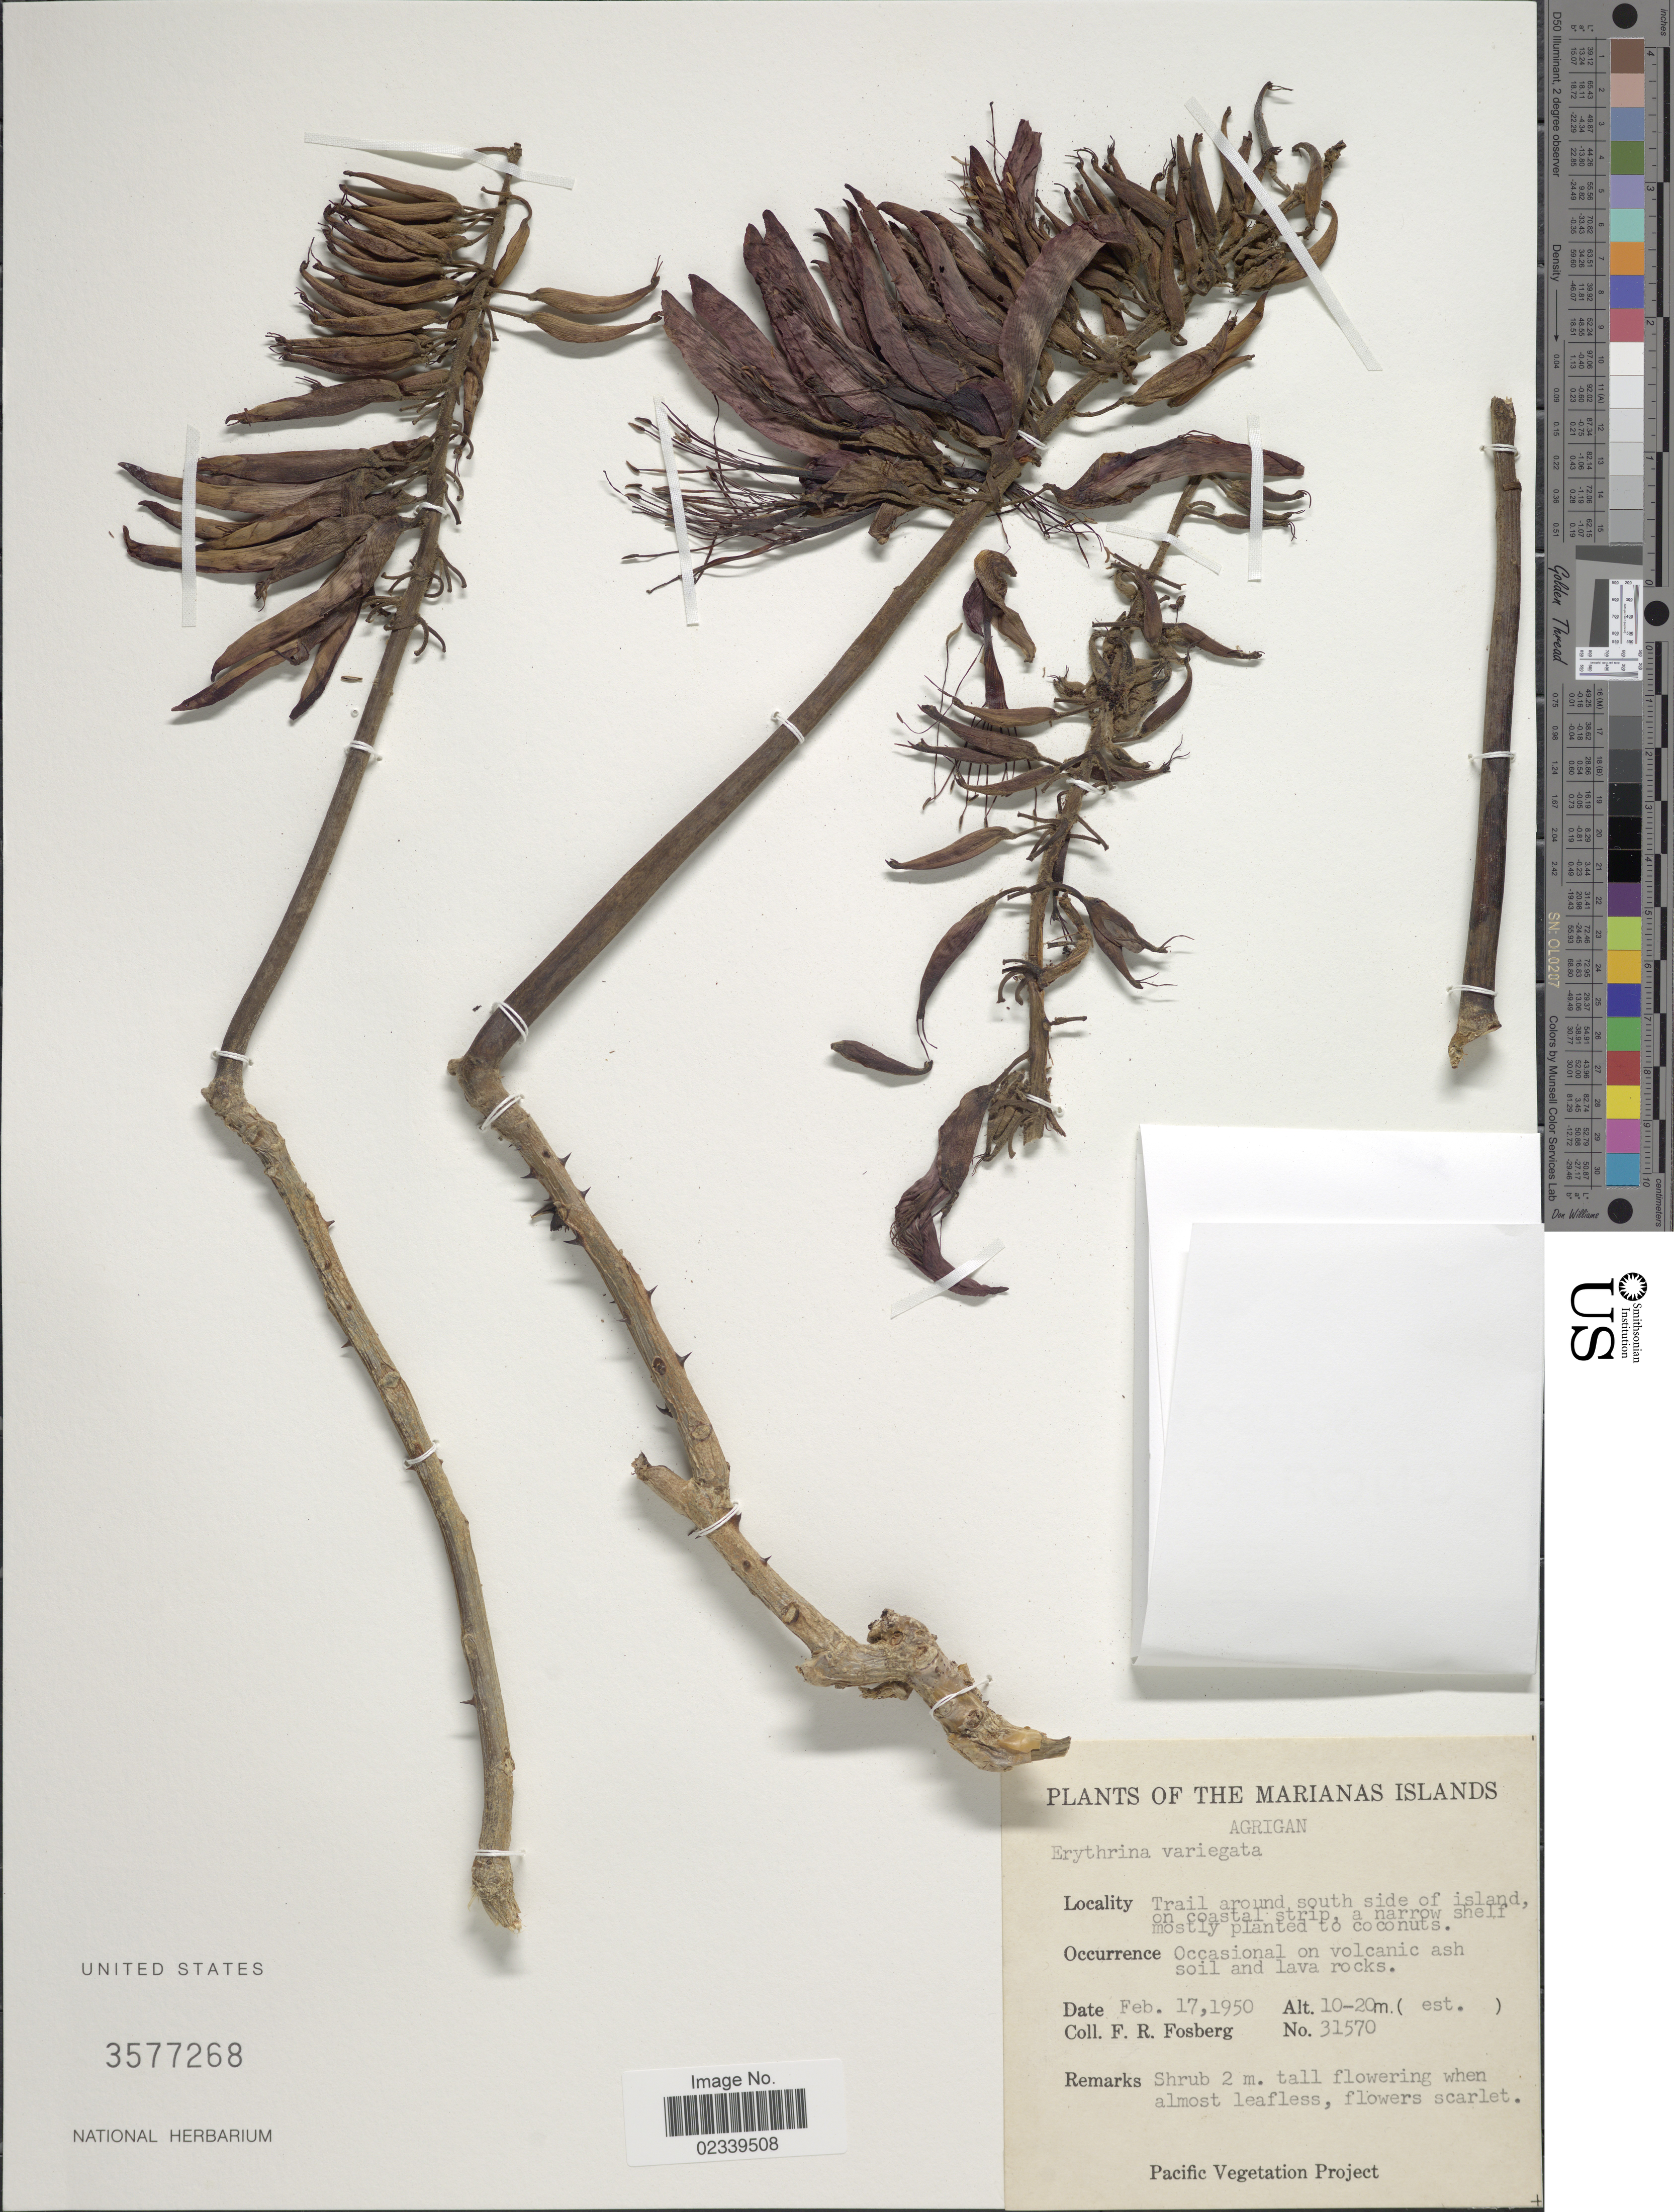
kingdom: Plantae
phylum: Tracheophyta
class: Magnoliopsida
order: Fabales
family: Fabaceae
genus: Erythrina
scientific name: Erythrina variegata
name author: L.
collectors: F. R. Fosberg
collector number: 31570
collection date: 1950-01-17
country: Northern Mariana Islands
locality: Agrigan, Trail around south side of island, on coasta; strip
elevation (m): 10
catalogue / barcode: US 3577268